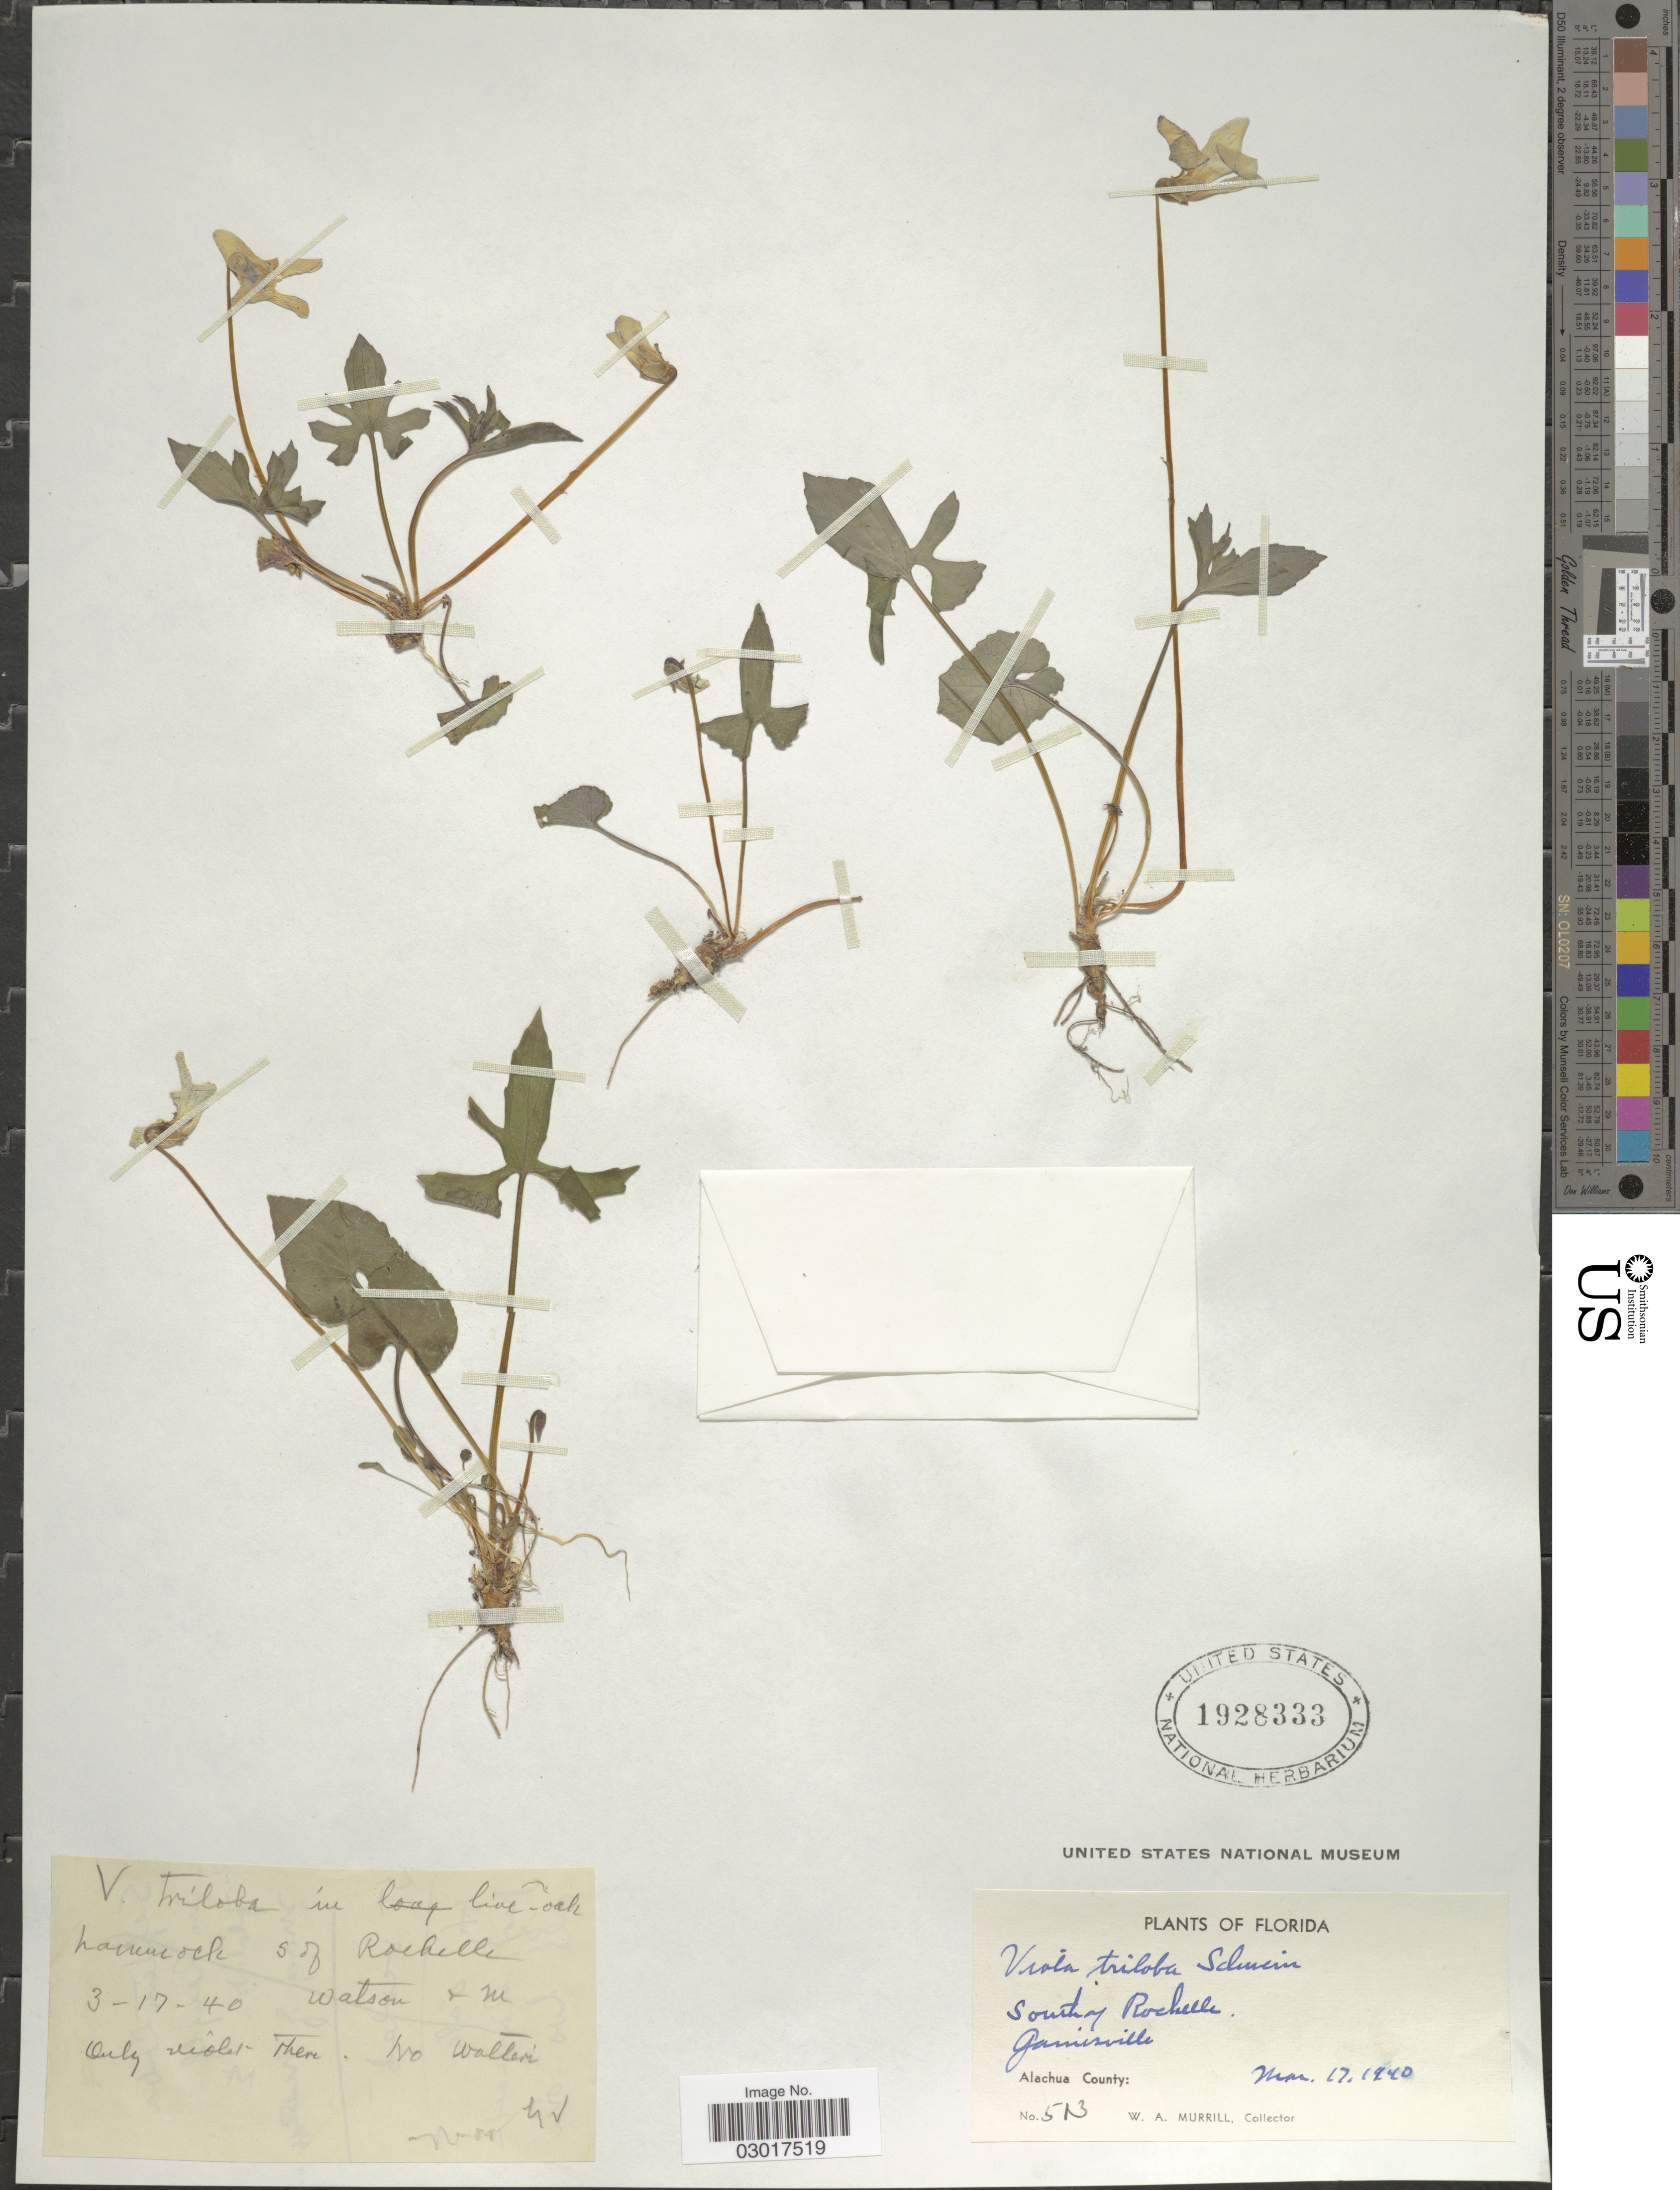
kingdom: Plantae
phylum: Tracheophyta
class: Magnoliopsida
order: Malpighiales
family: Violaceae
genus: Viola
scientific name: Viola triloba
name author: Schwein.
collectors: W. A. Murrill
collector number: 513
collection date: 1940-03-17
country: United States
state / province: Florida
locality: South of Rochelle. Gainesville. Alachua County.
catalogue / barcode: US 1928333